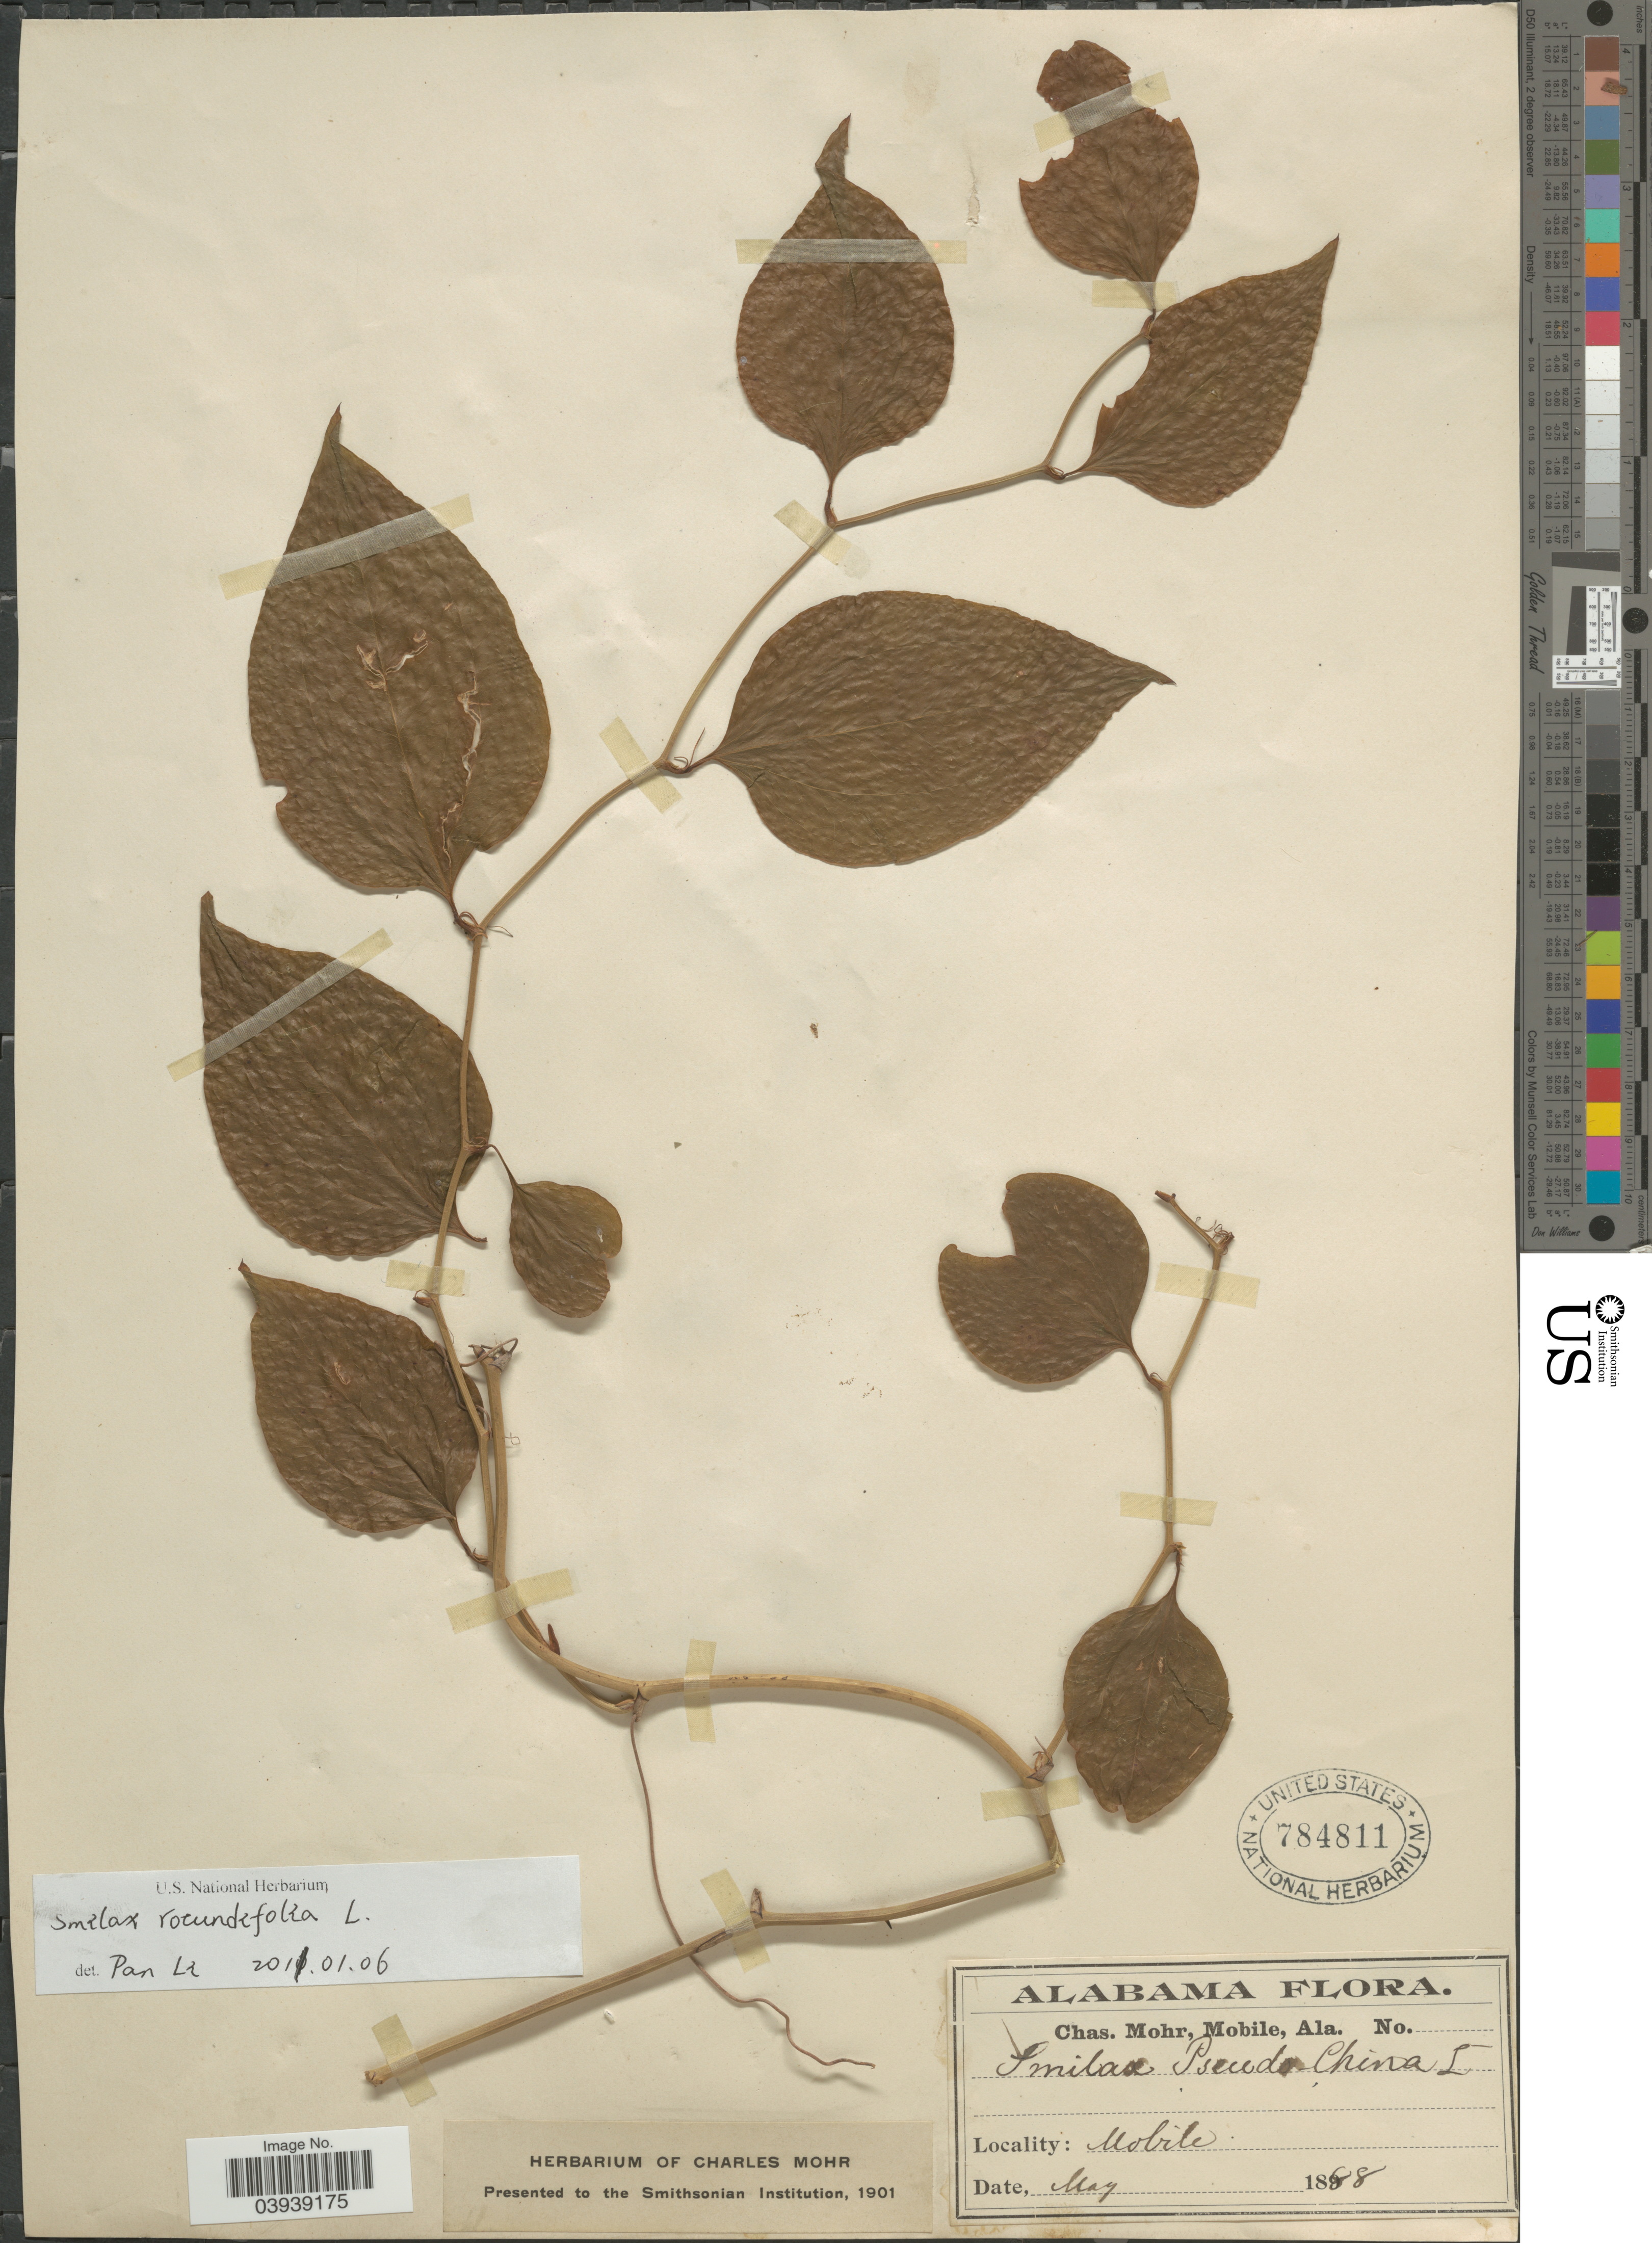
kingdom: Plantae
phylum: Tracheophyta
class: Liliopsida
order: Liliales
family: Smilacaceae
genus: Smilax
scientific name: Smilax rotundifolia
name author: L.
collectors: Mohr, C. T. (herbarium)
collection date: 1888-05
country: United States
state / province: Alabama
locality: Mobile.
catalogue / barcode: US 784811